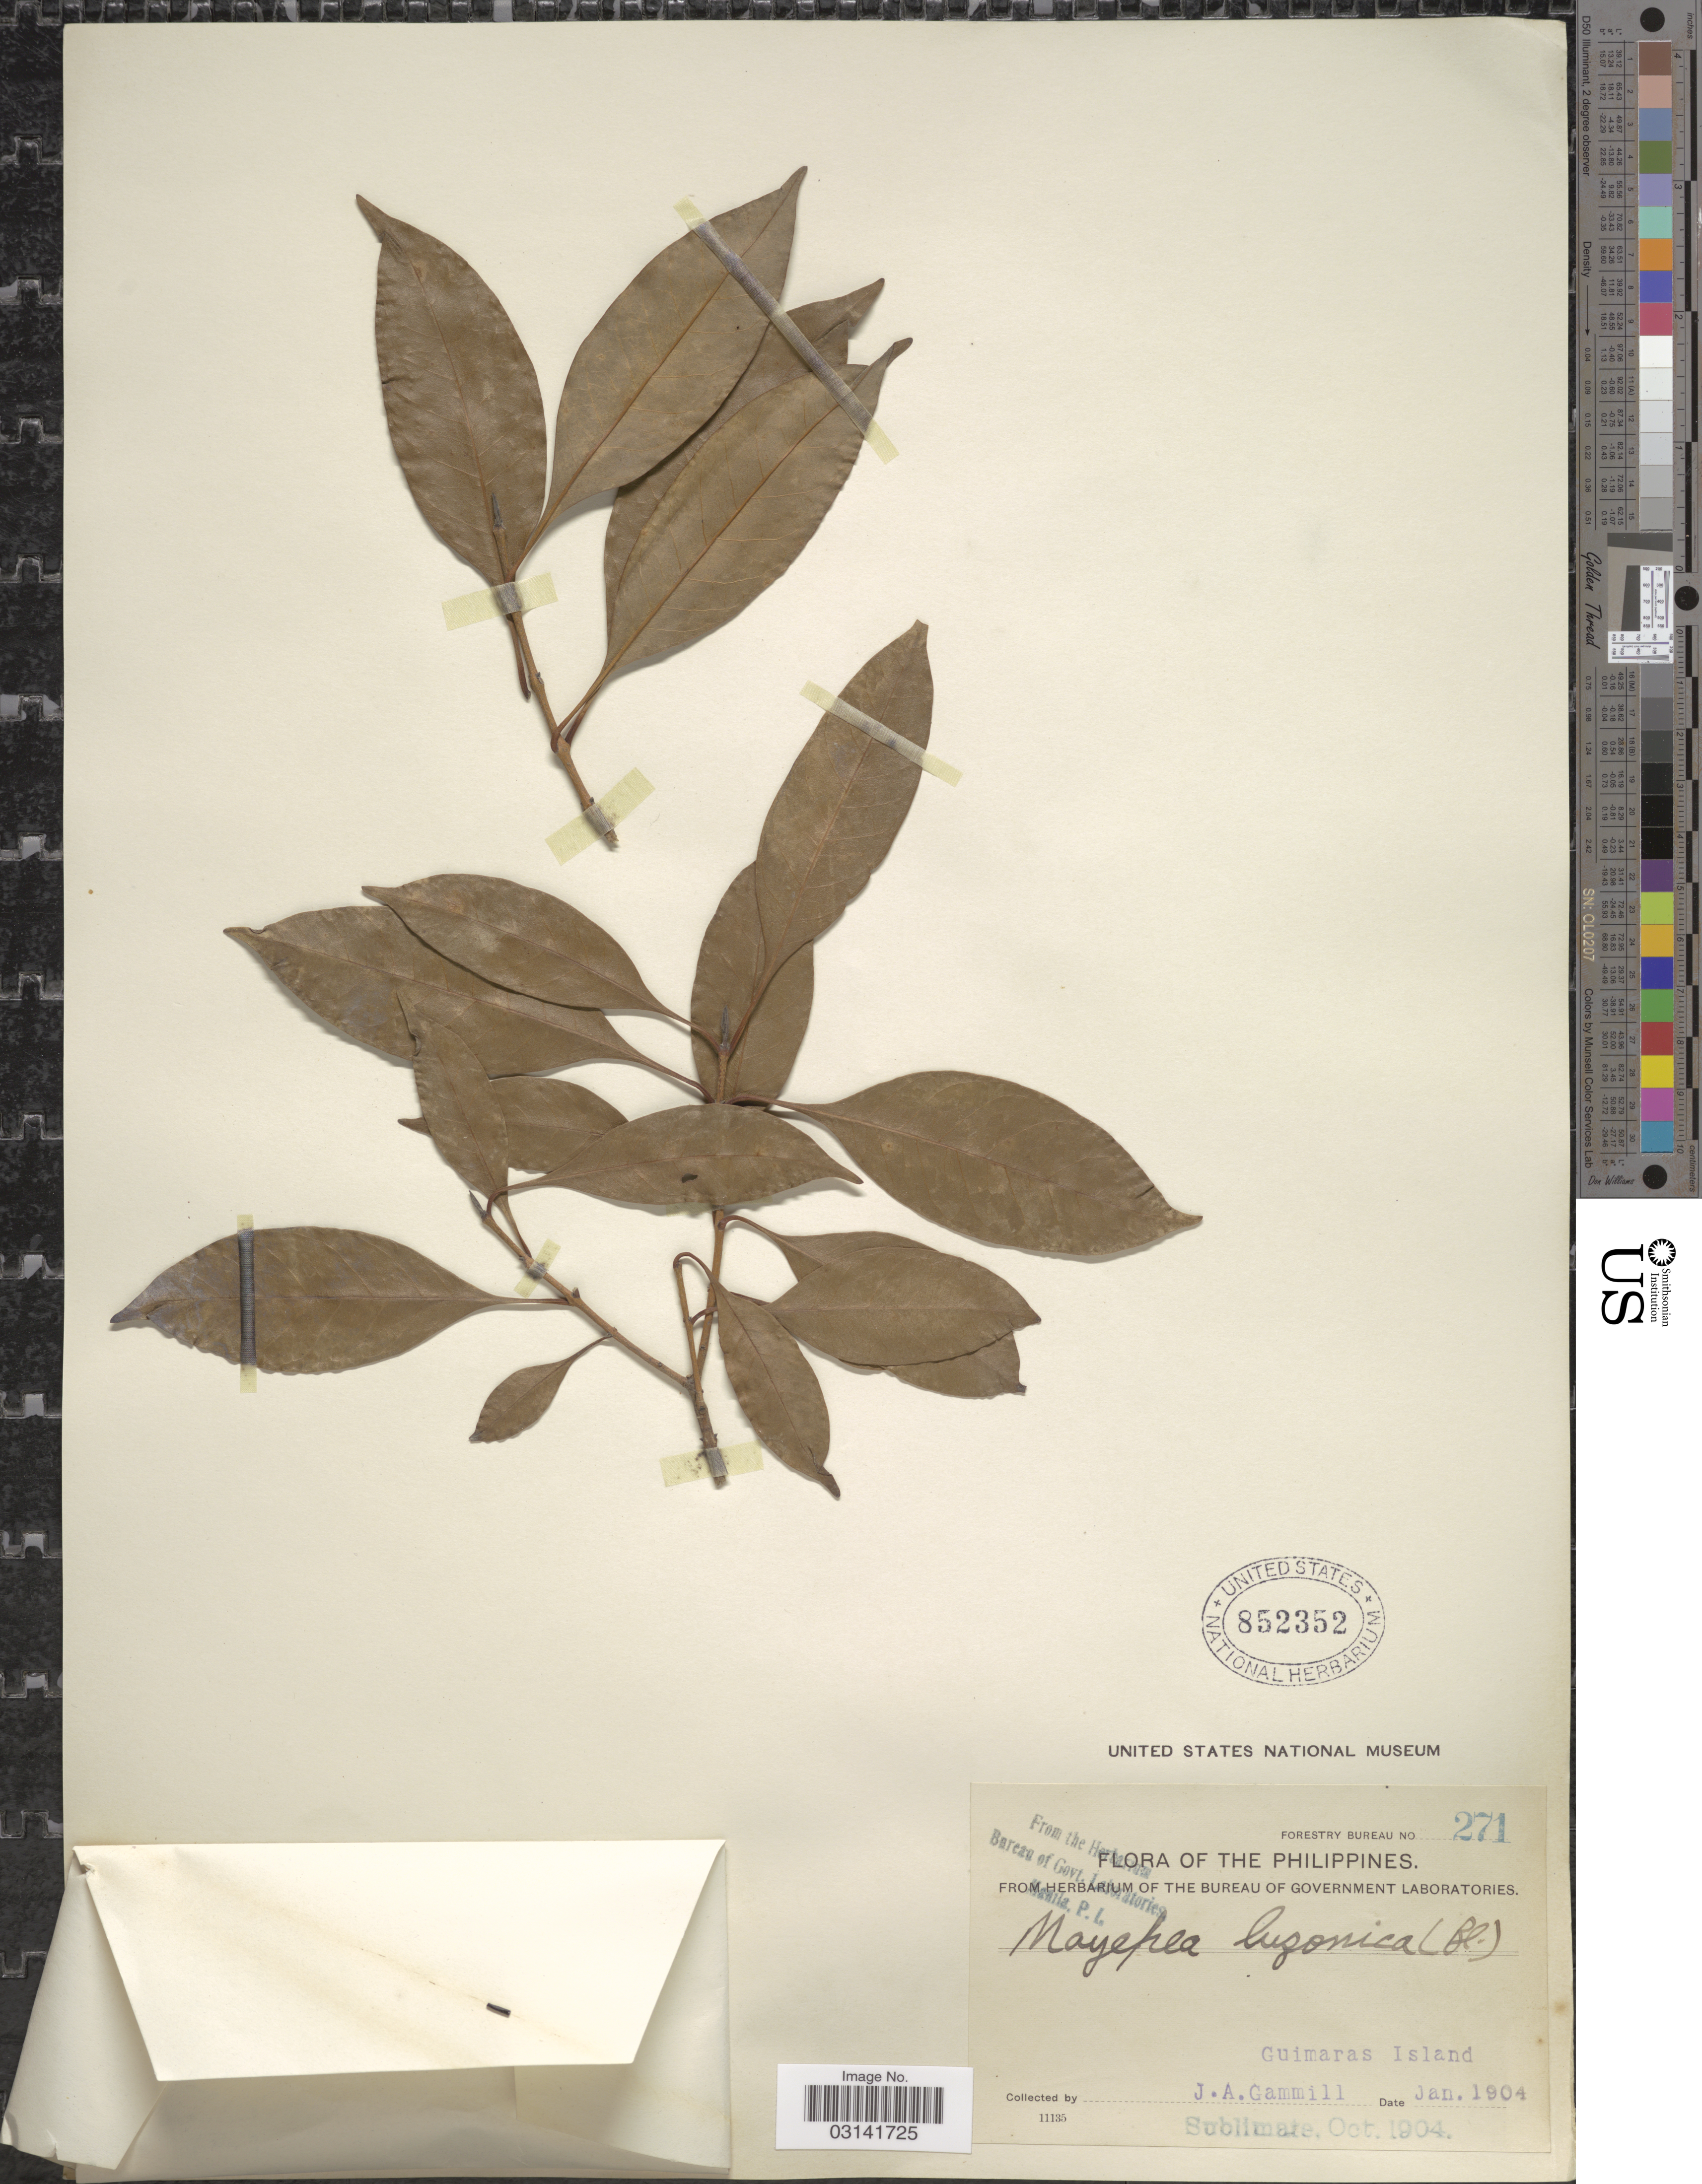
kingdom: Plantae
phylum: Tracheophyta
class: Magnoliopsida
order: Lamiales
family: Oleaceae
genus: Chionanthus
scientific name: Chionanthus ramiflorus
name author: Roxb.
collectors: J. Gammill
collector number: Forestry Bureau 271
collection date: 1904-01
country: Philippines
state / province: Western Visayas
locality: Guimaras Island.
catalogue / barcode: US 852352